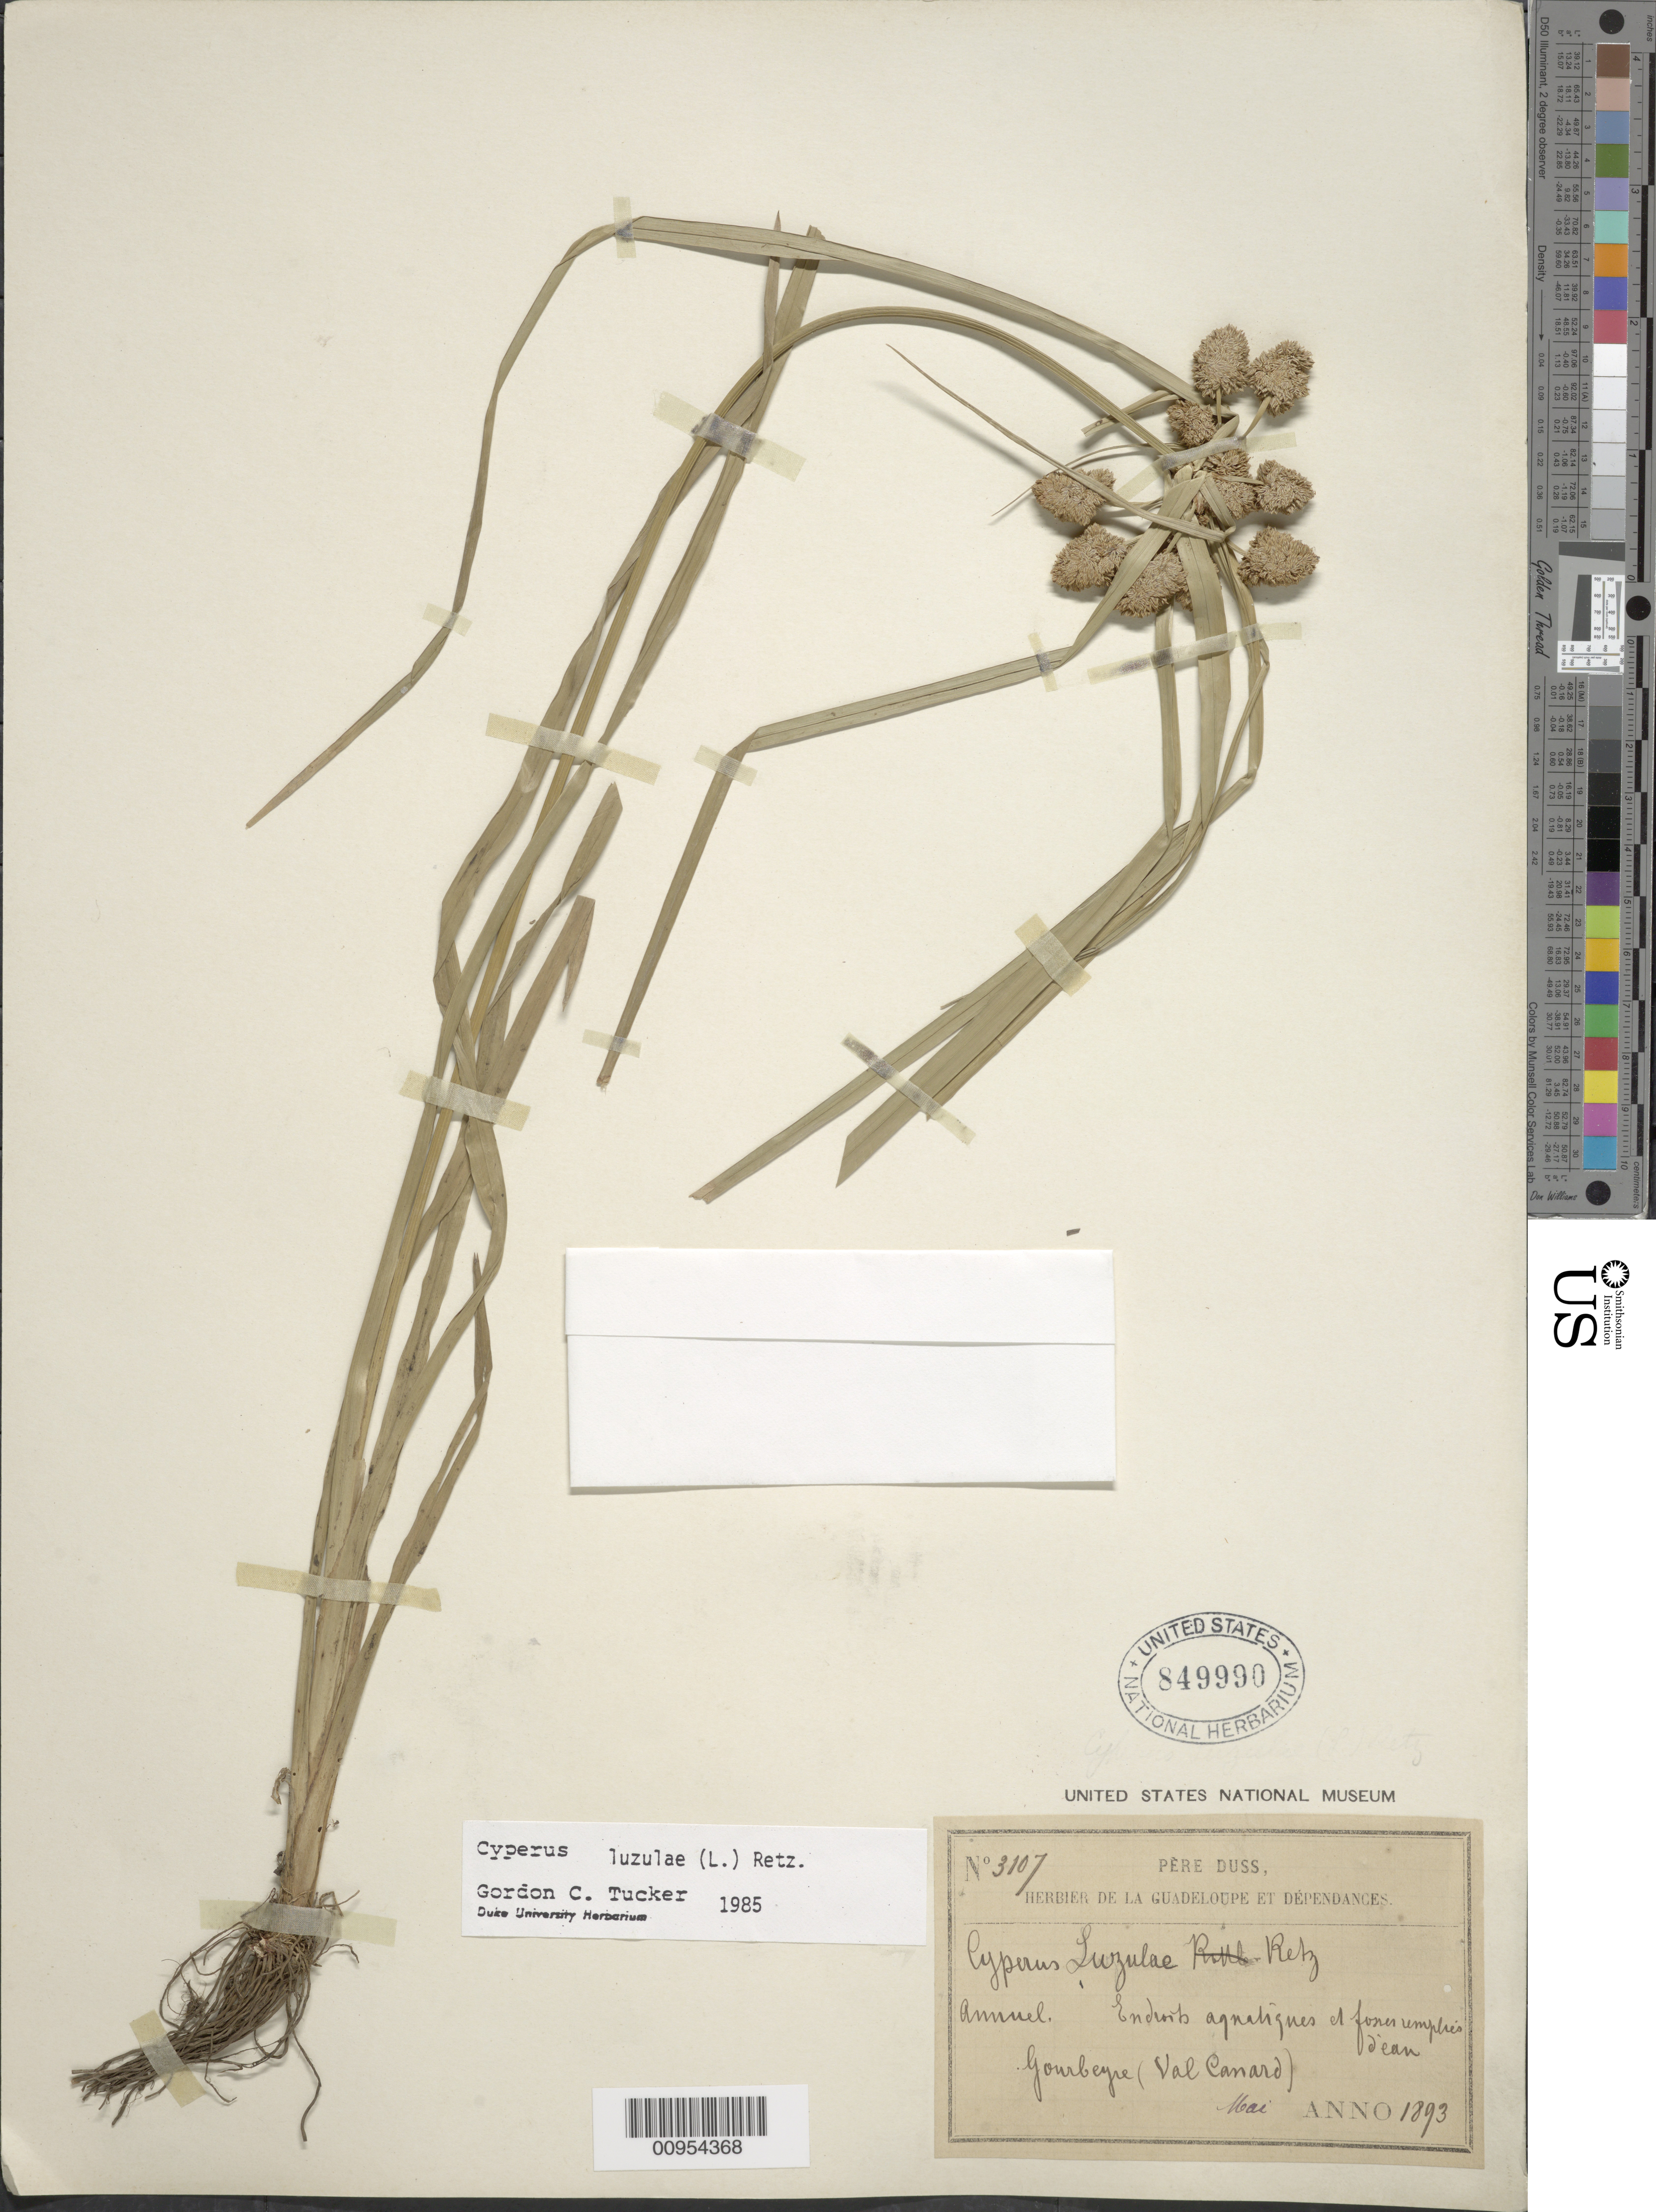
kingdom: Plantae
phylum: Tracheophyta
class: Liliopsida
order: Poales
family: Cyperaceae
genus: Cyperus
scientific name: Cyperus luzulae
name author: (L.) Rottb. ex Retz.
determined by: Tucker, G. C.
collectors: Père Duss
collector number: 3107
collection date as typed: May 1893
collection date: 1893-05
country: Guadeloupe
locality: Gourbeyre (Val Canard)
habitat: Endroits aquatiques et fosses umplrés d'eau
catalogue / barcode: US 849990